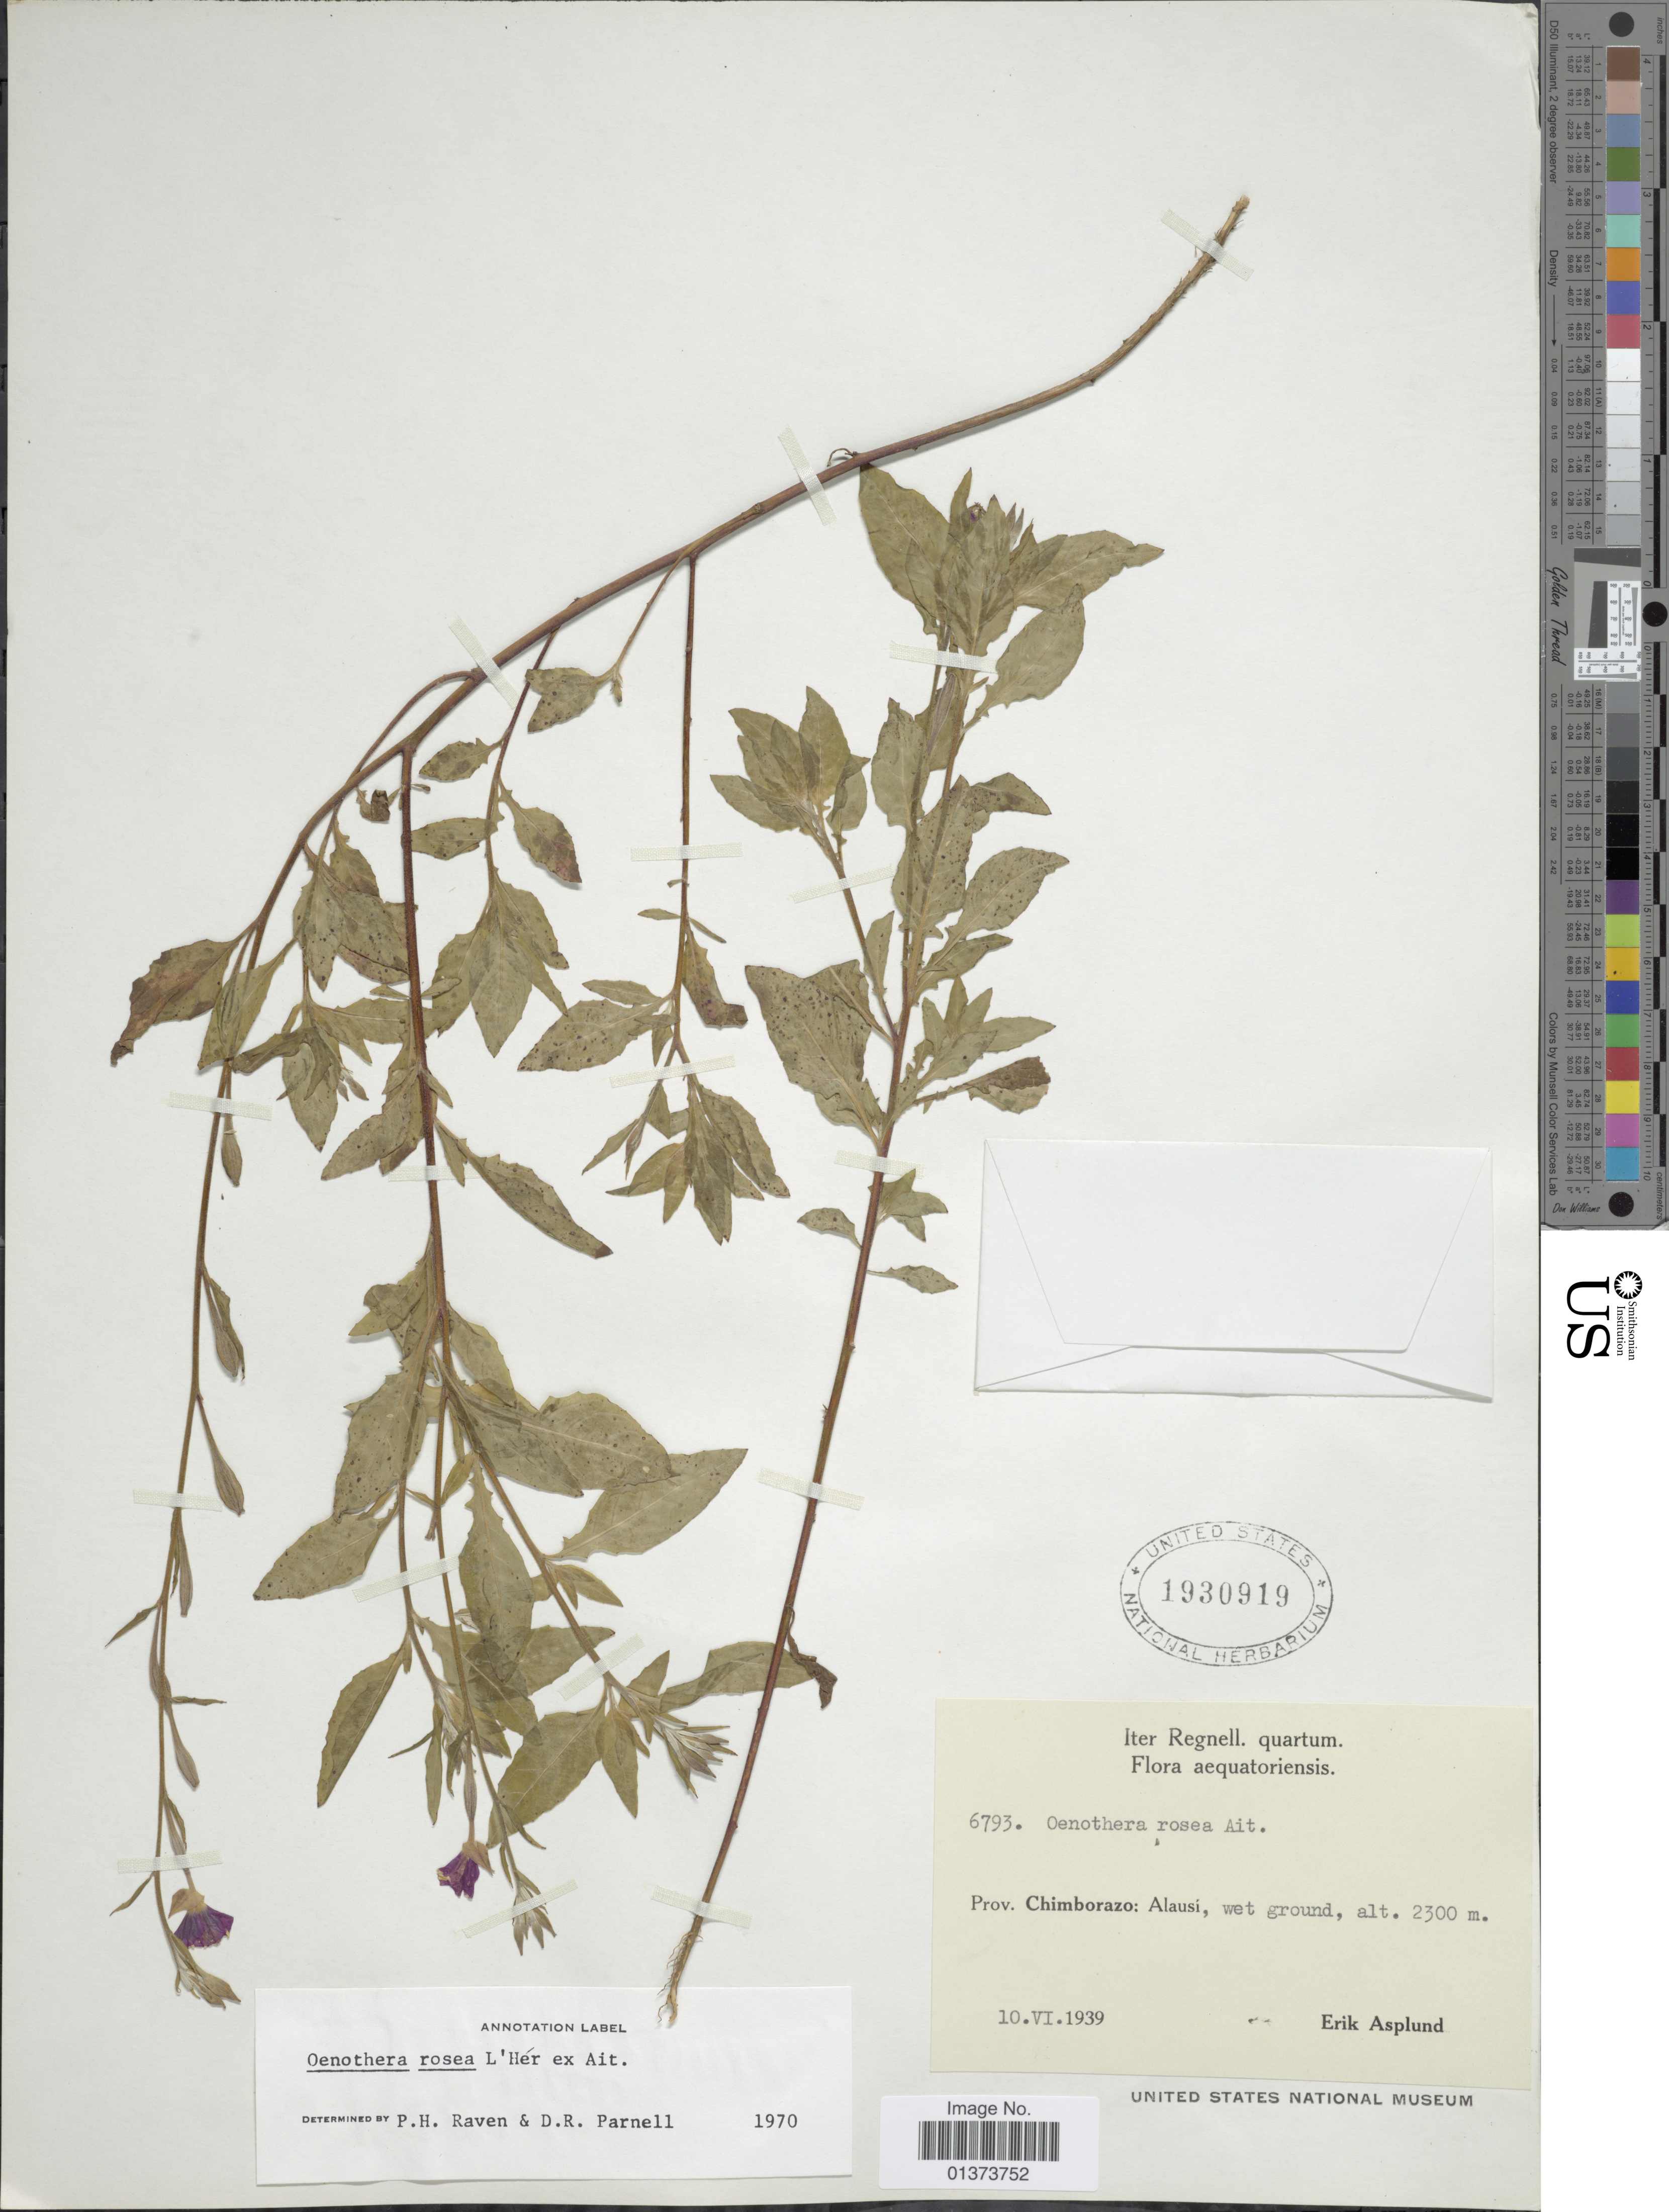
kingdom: Plantae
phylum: Tracheophyta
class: Magnoliopsida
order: Myrtales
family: Onagraceae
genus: Oenothera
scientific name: Oenothera rosea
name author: L'Hér. ex Aiton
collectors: E. Asplund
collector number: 6793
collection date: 1939-06-10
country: Ecuador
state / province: Chimborazo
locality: Alausi, wet ground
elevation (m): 2300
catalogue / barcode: US 1930919